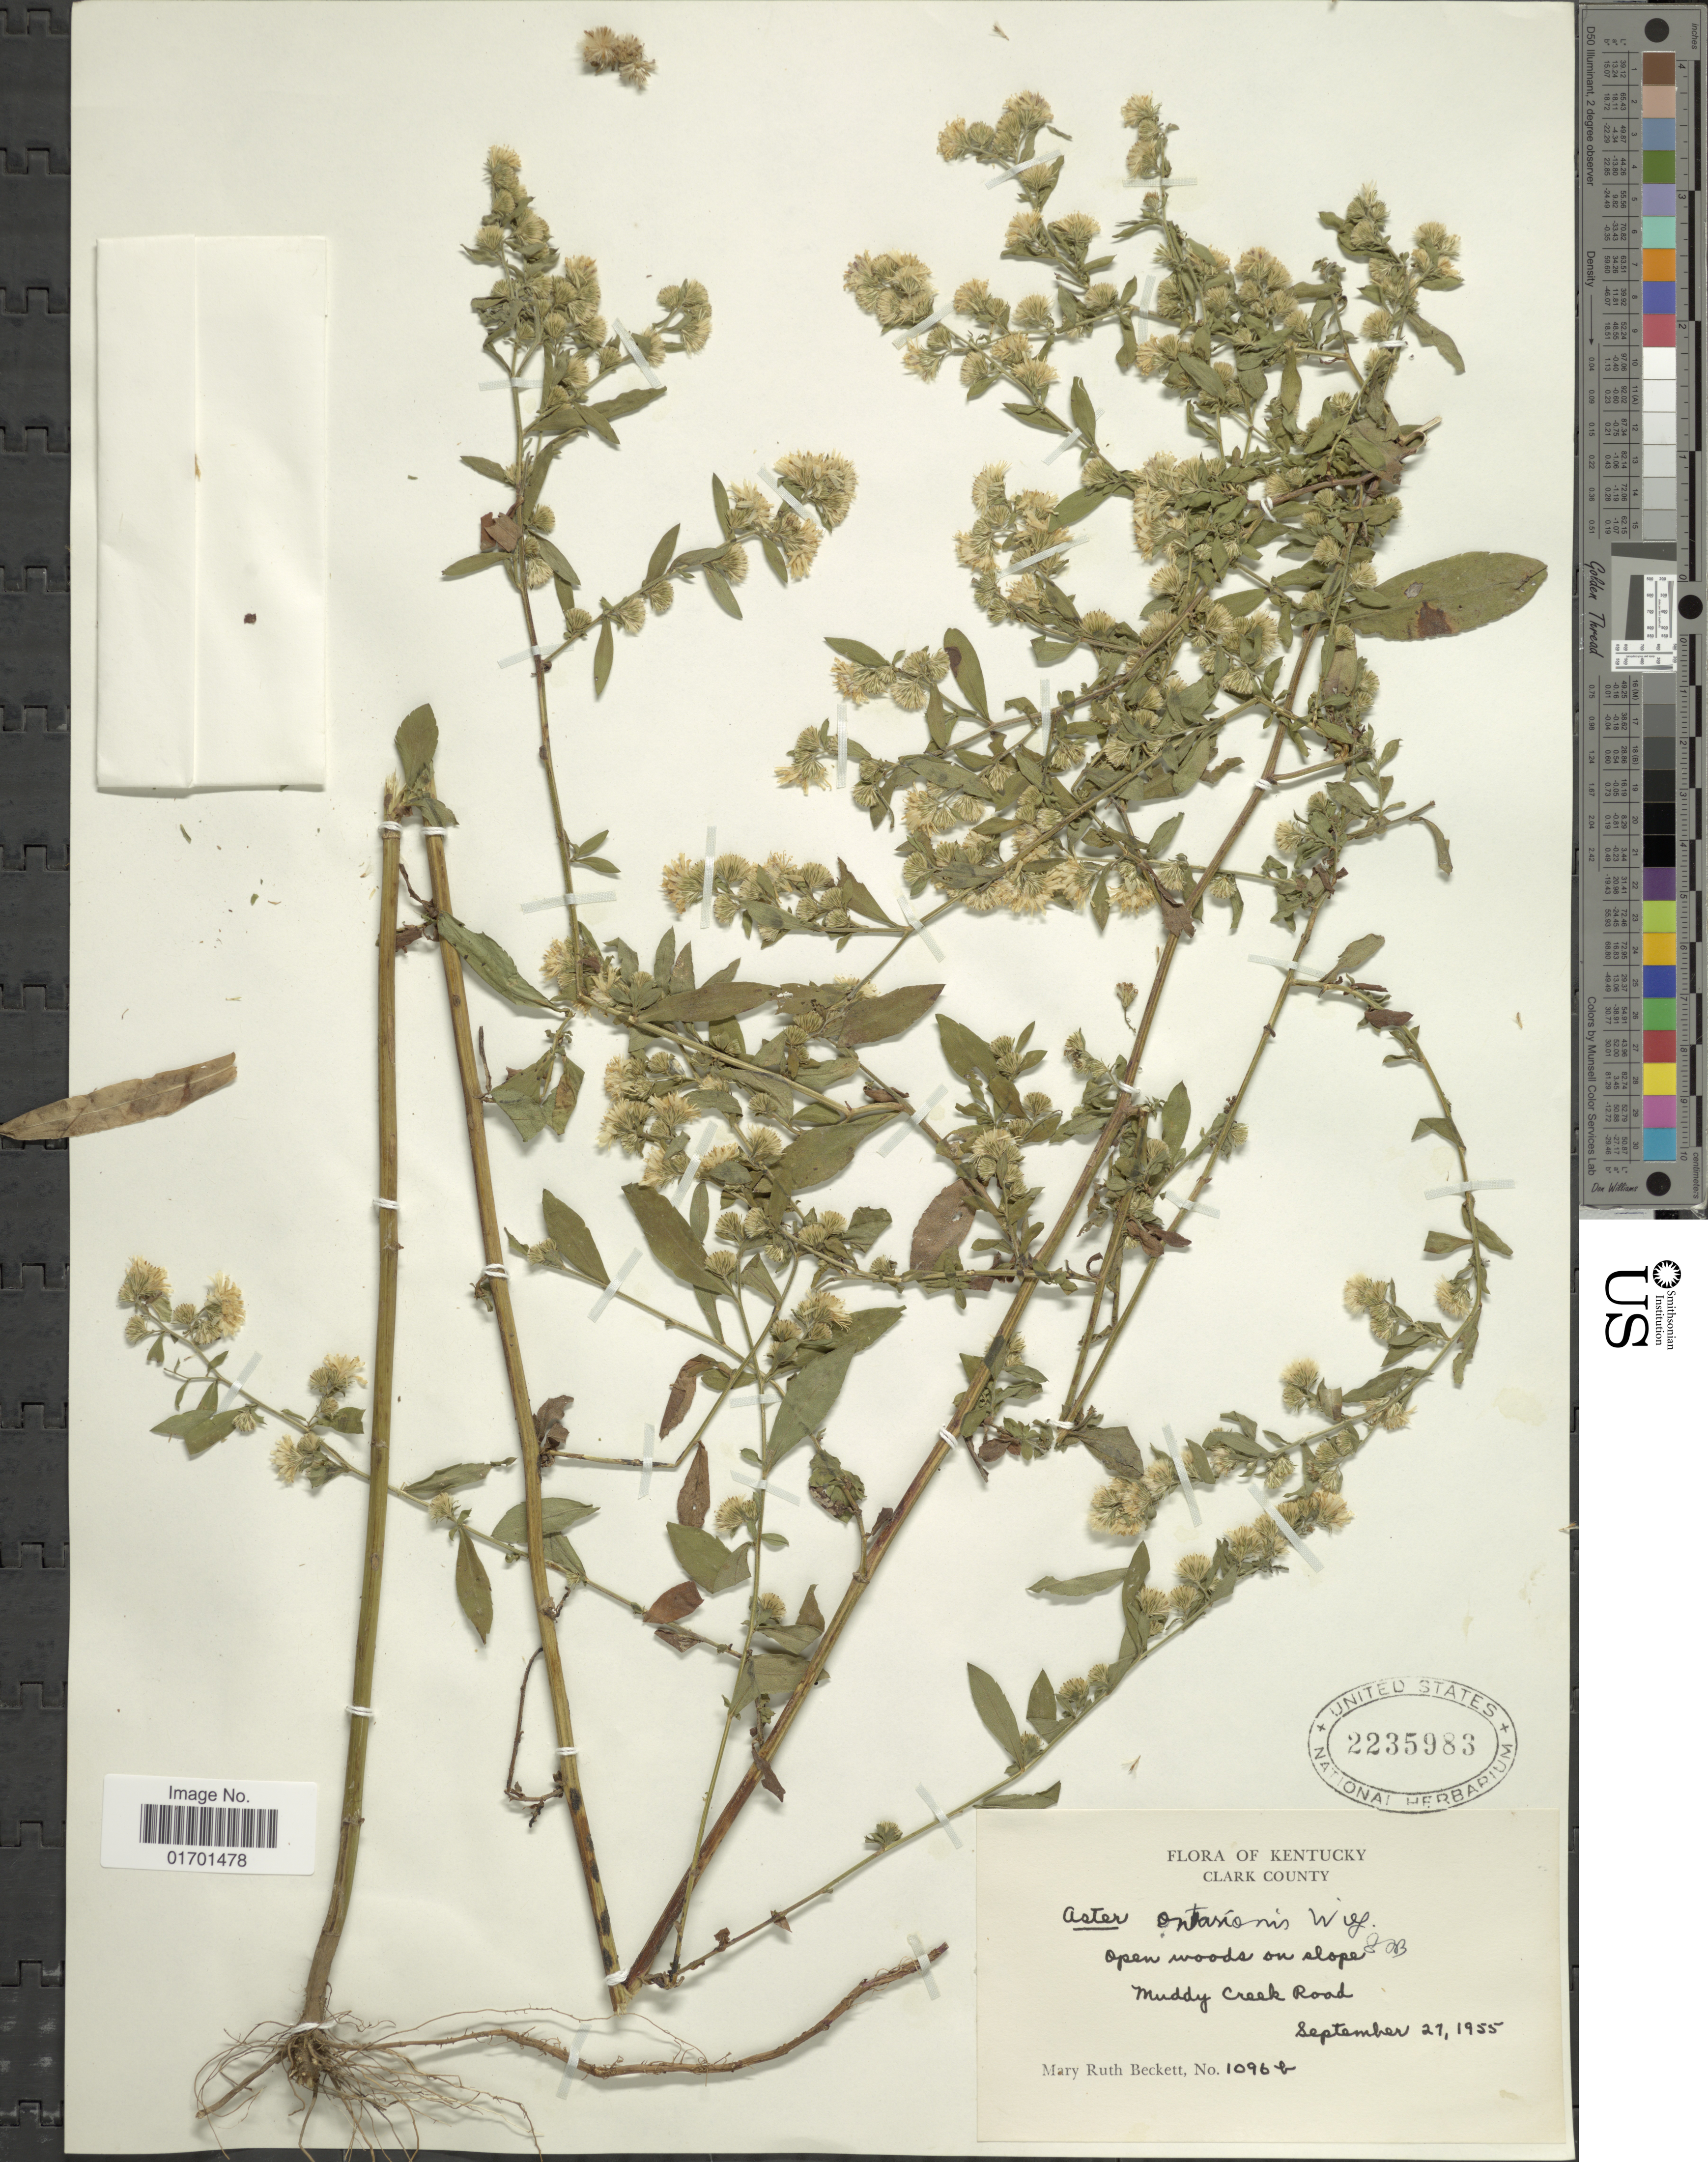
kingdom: Plantae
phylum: Tracheophyta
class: Magnoliopsida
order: Asterales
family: Asteraceae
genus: Symphyotrichum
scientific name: Symphyotrichum ontarionis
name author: (Wiegand) G.L. Nesom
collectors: M. Beckett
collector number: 1096b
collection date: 1955-09-27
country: United States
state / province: Kentucky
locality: Clark County, open woods on slope Muddy Creek Road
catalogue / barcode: US 2235983